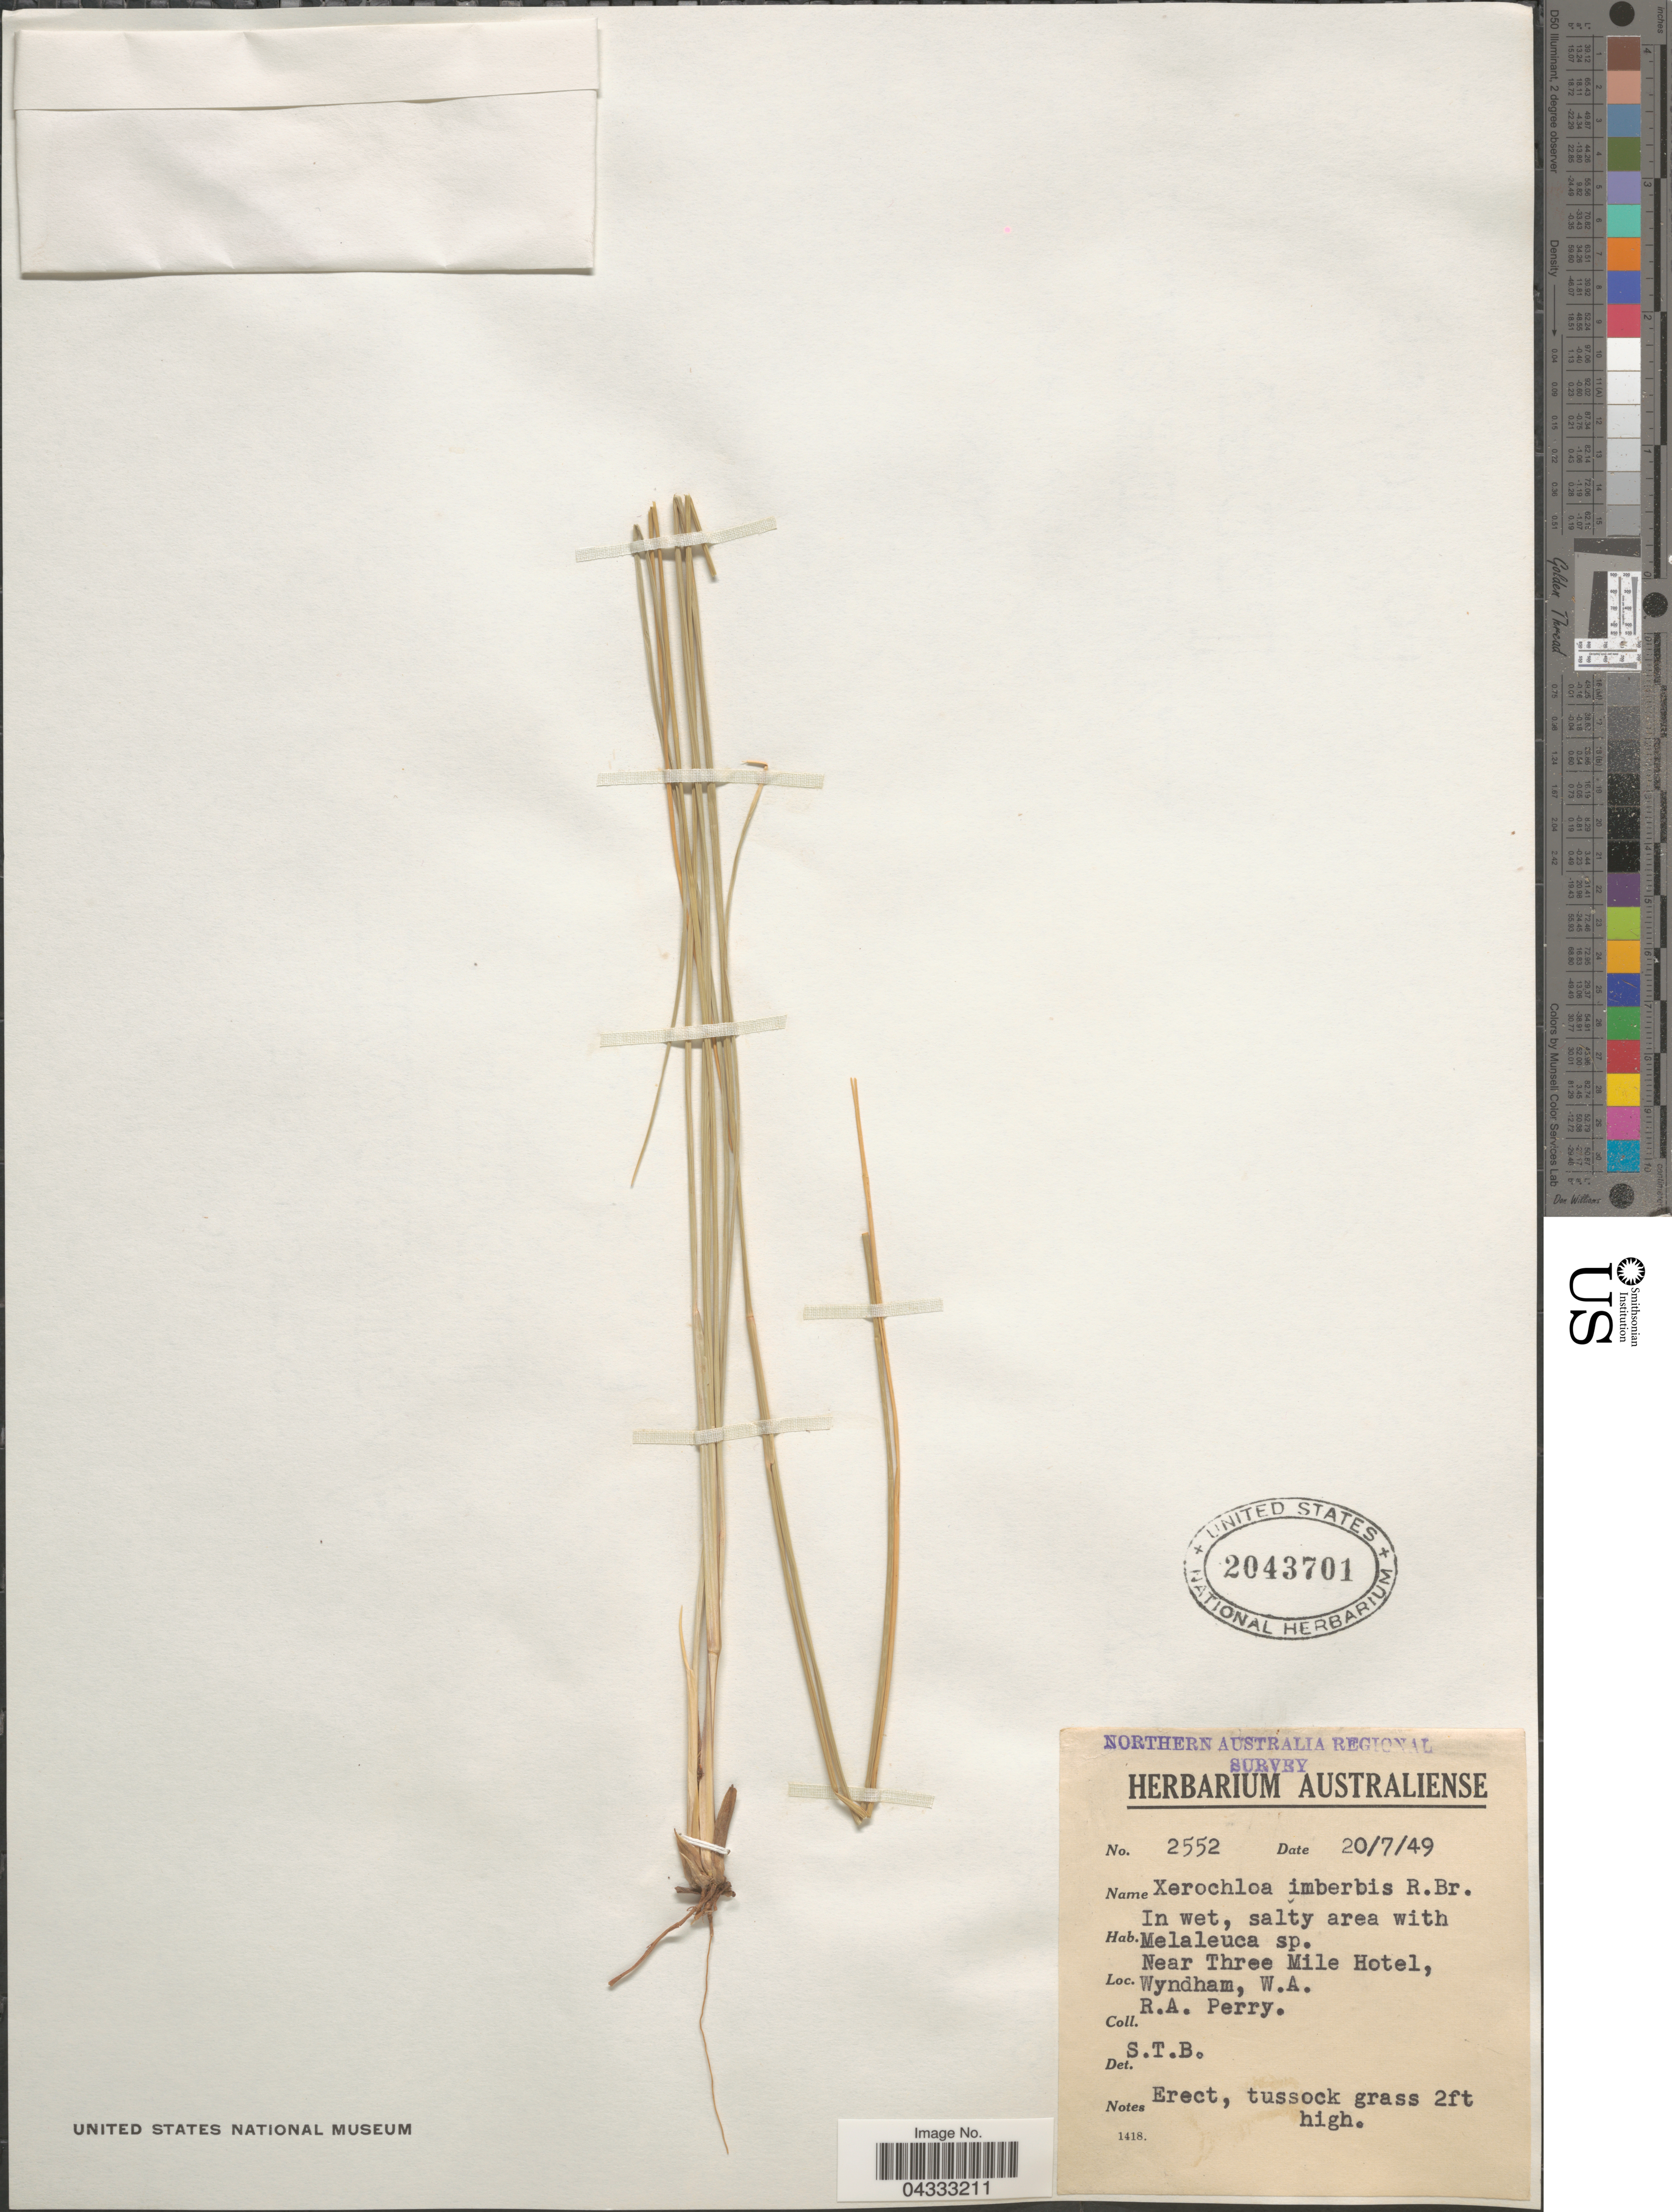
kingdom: Plantae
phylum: Tracheophyta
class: Liliopsida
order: Poales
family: Poaceae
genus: Xerochloa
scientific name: Xerochloa imberbis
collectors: Perry, R. A.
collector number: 2552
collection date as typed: Transcribed d/m/y: 20/7/49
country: Australia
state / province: Western Australia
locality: Northern Australia Regional Survey. Near Three Mile Hotel, Wyndham.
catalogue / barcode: US 2043701